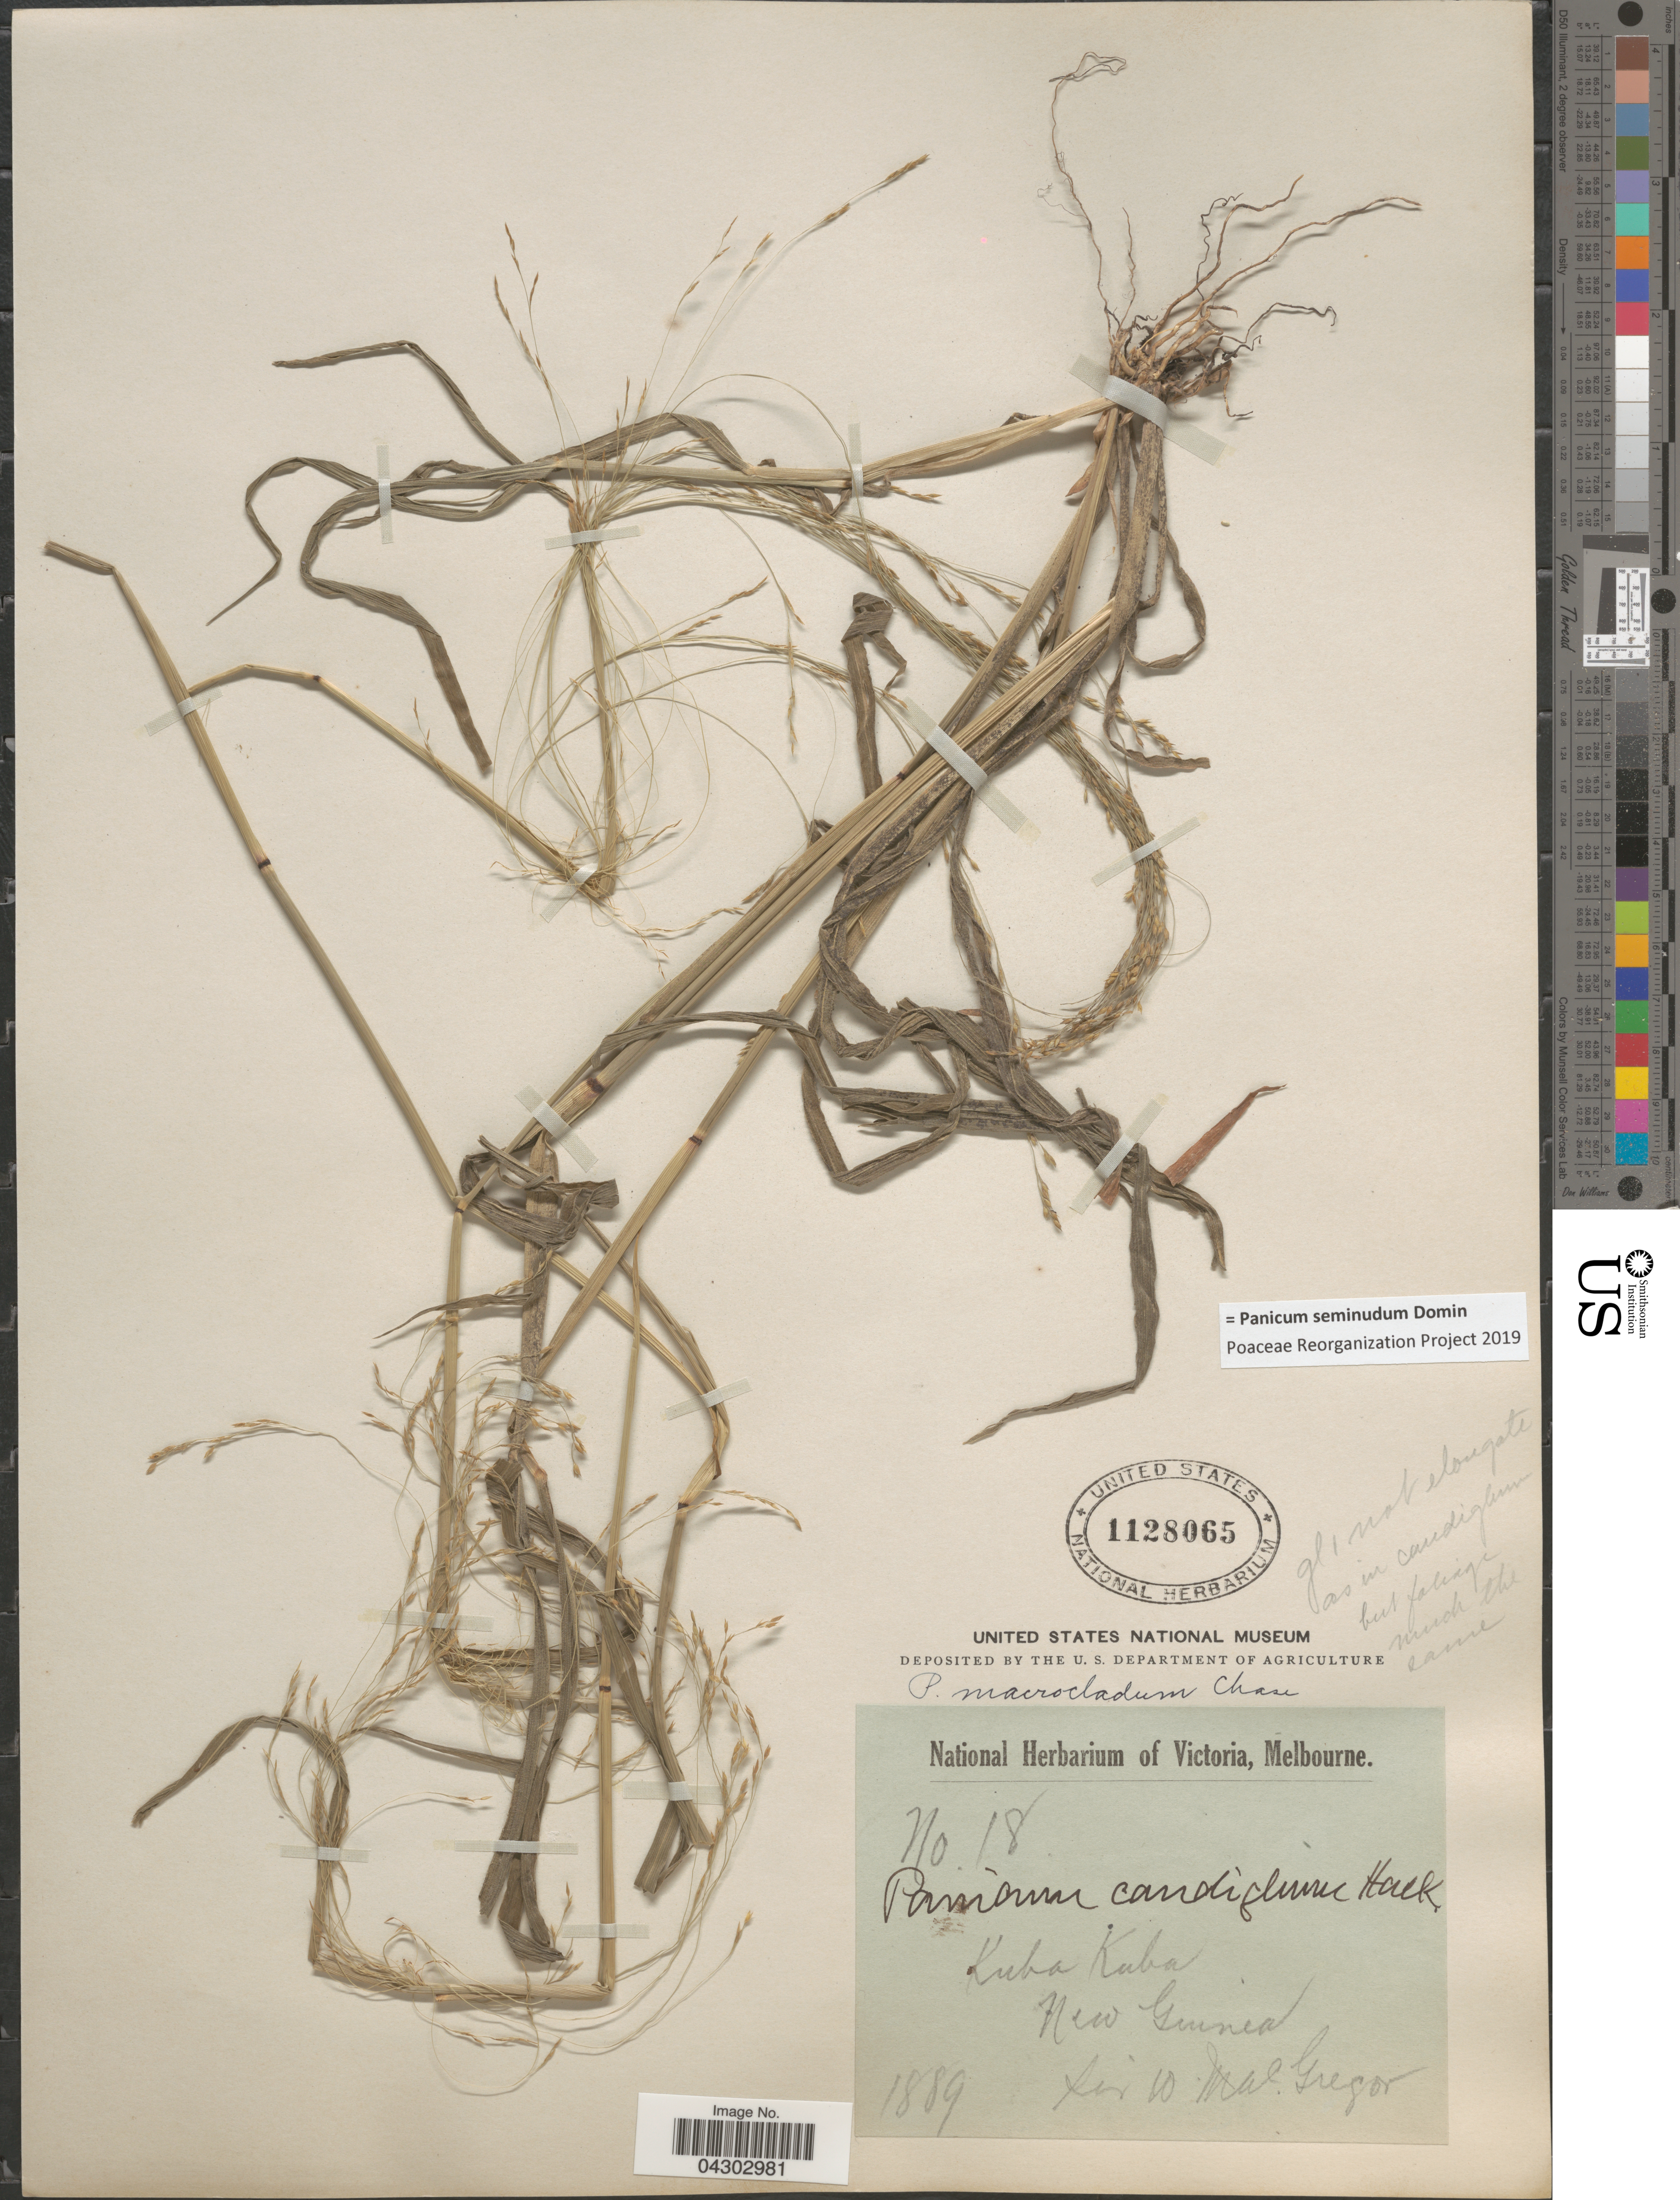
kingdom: Plantae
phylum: Tracheophyta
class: Liliopsida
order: Poales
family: Poaceae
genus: Panicum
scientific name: Panicum seminudum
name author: Domin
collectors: MacGregor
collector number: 18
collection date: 1889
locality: Kuba Kuba. New Guinea.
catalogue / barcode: US 1128065